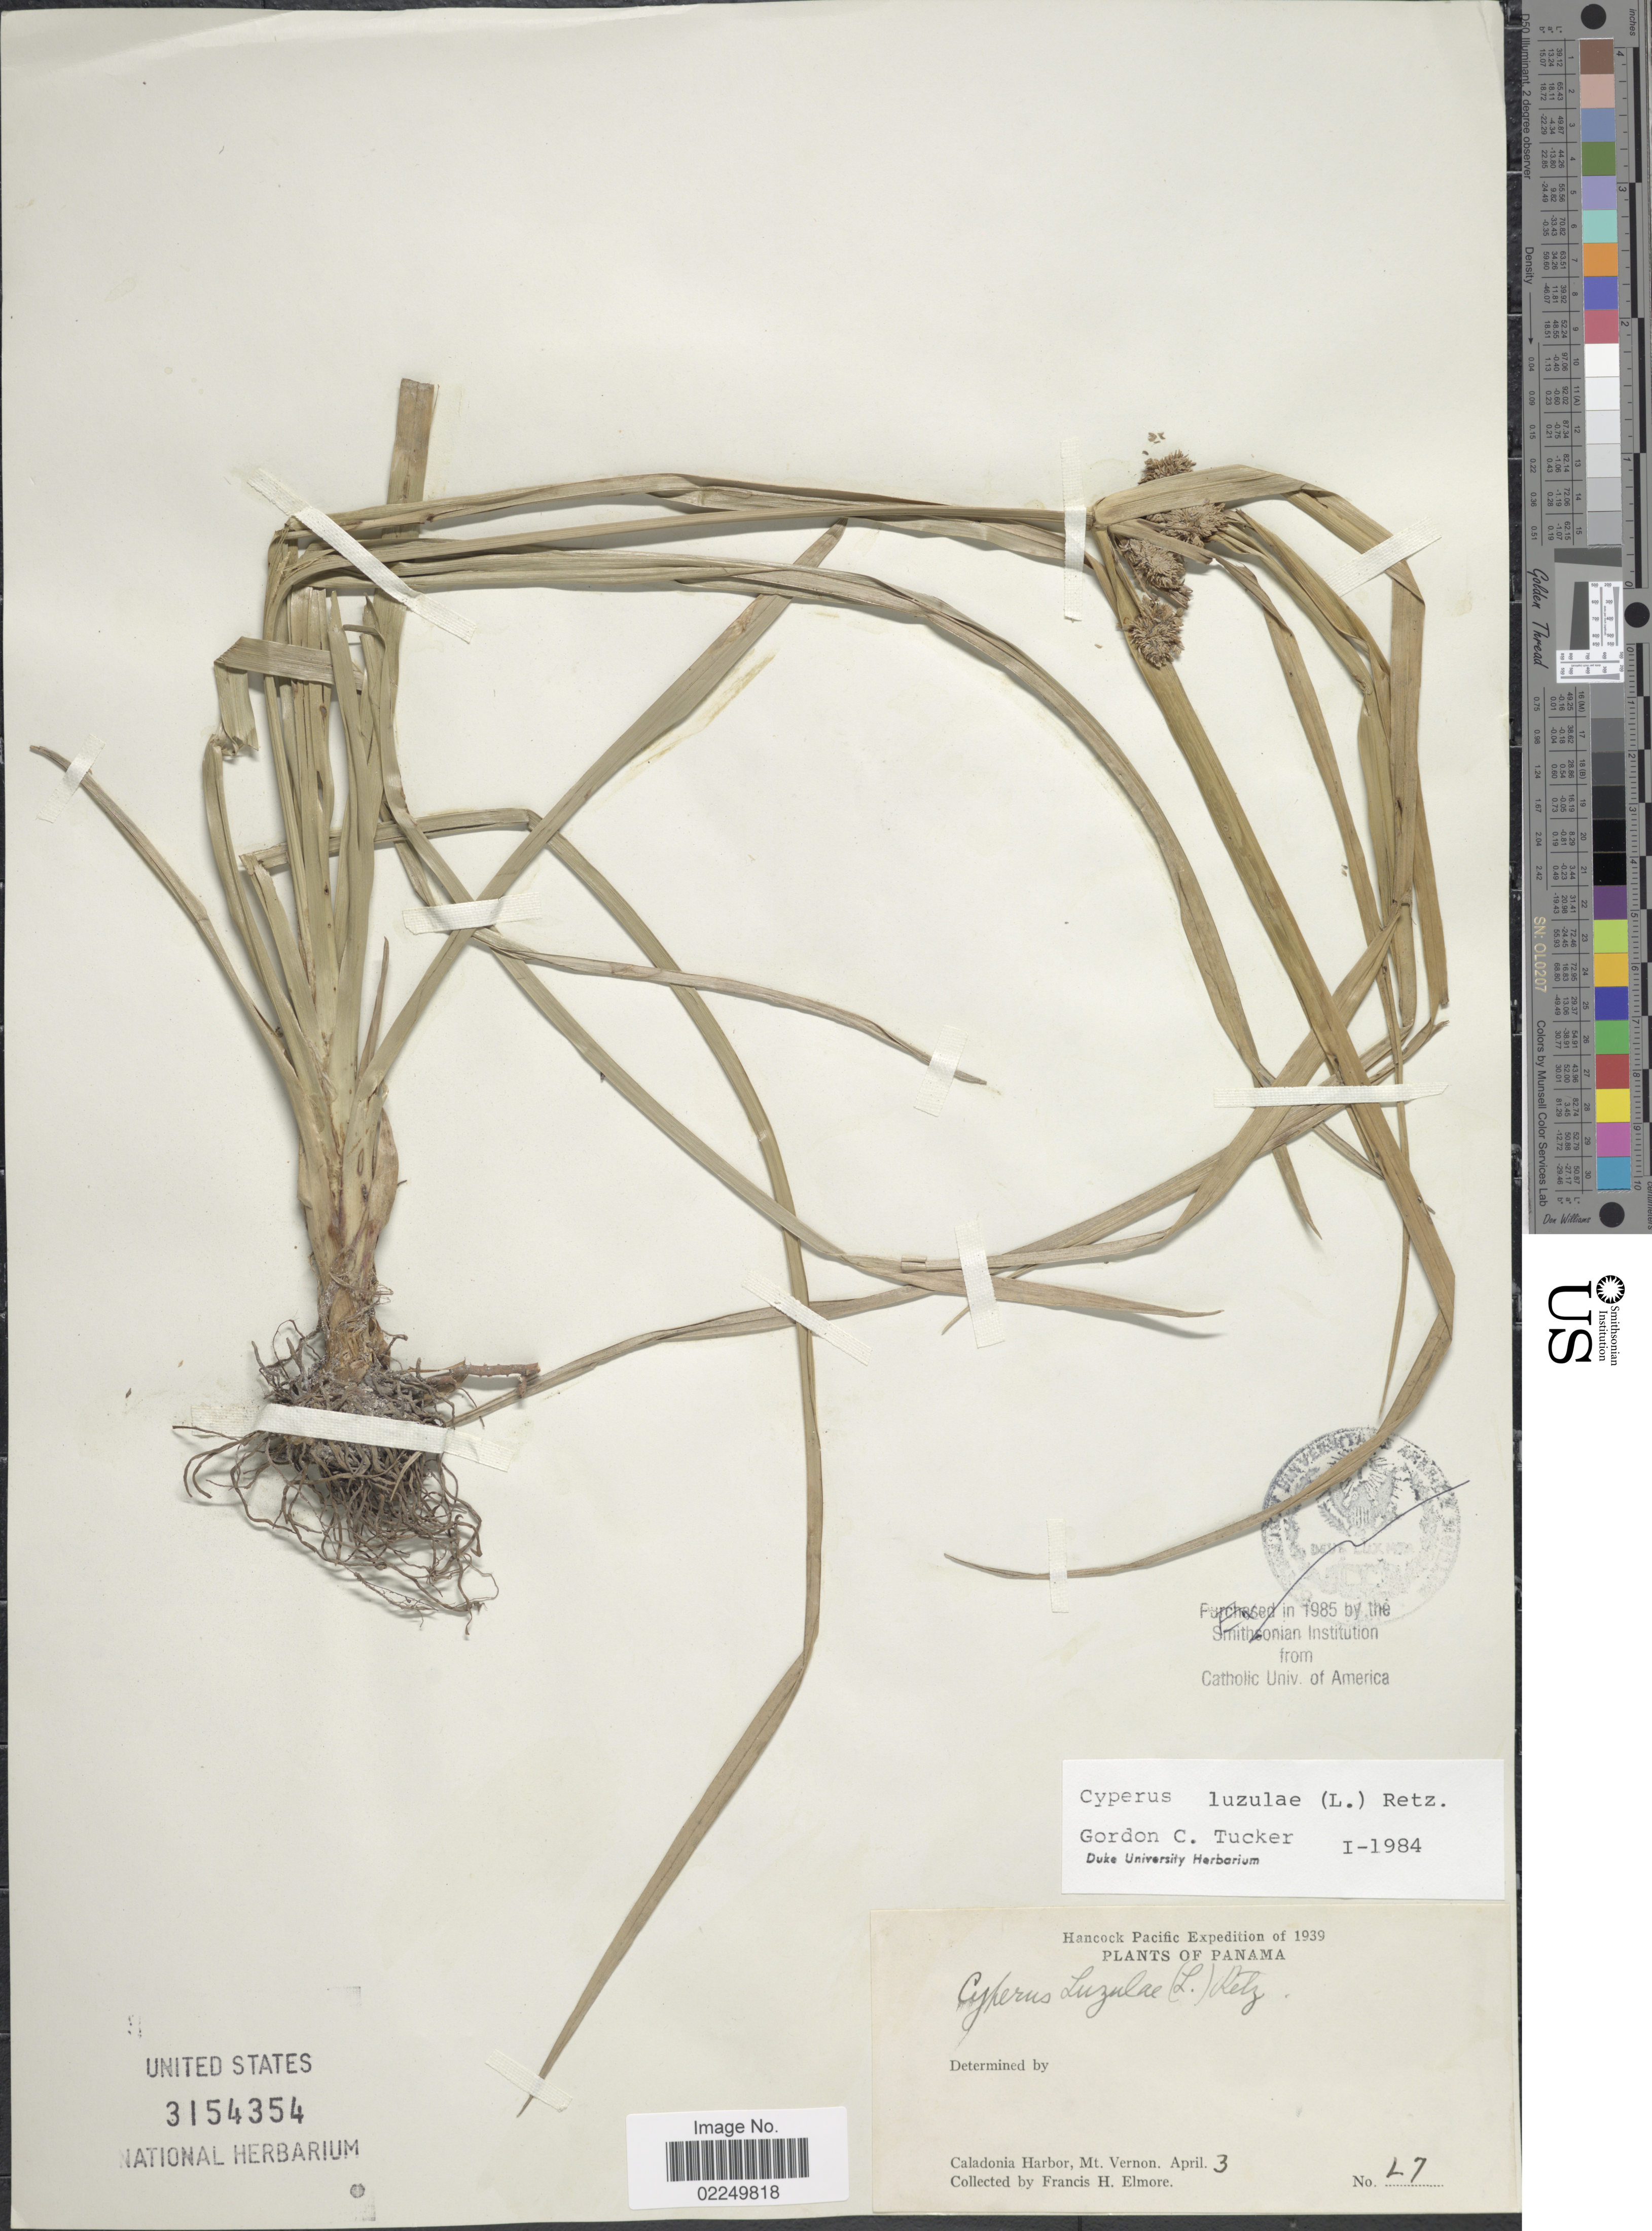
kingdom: Plantae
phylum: Tracheophyta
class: Liliopsida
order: Poales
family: Cyperaceae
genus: Cyperus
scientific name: Cyperus luzulae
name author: (L.) Rottb. ex Retz.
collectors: F. H. Elmore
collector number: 27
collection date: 1939-04-03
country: Panama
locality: Caladonia Harbor, Mt. Vernon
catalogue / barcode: US 3154354